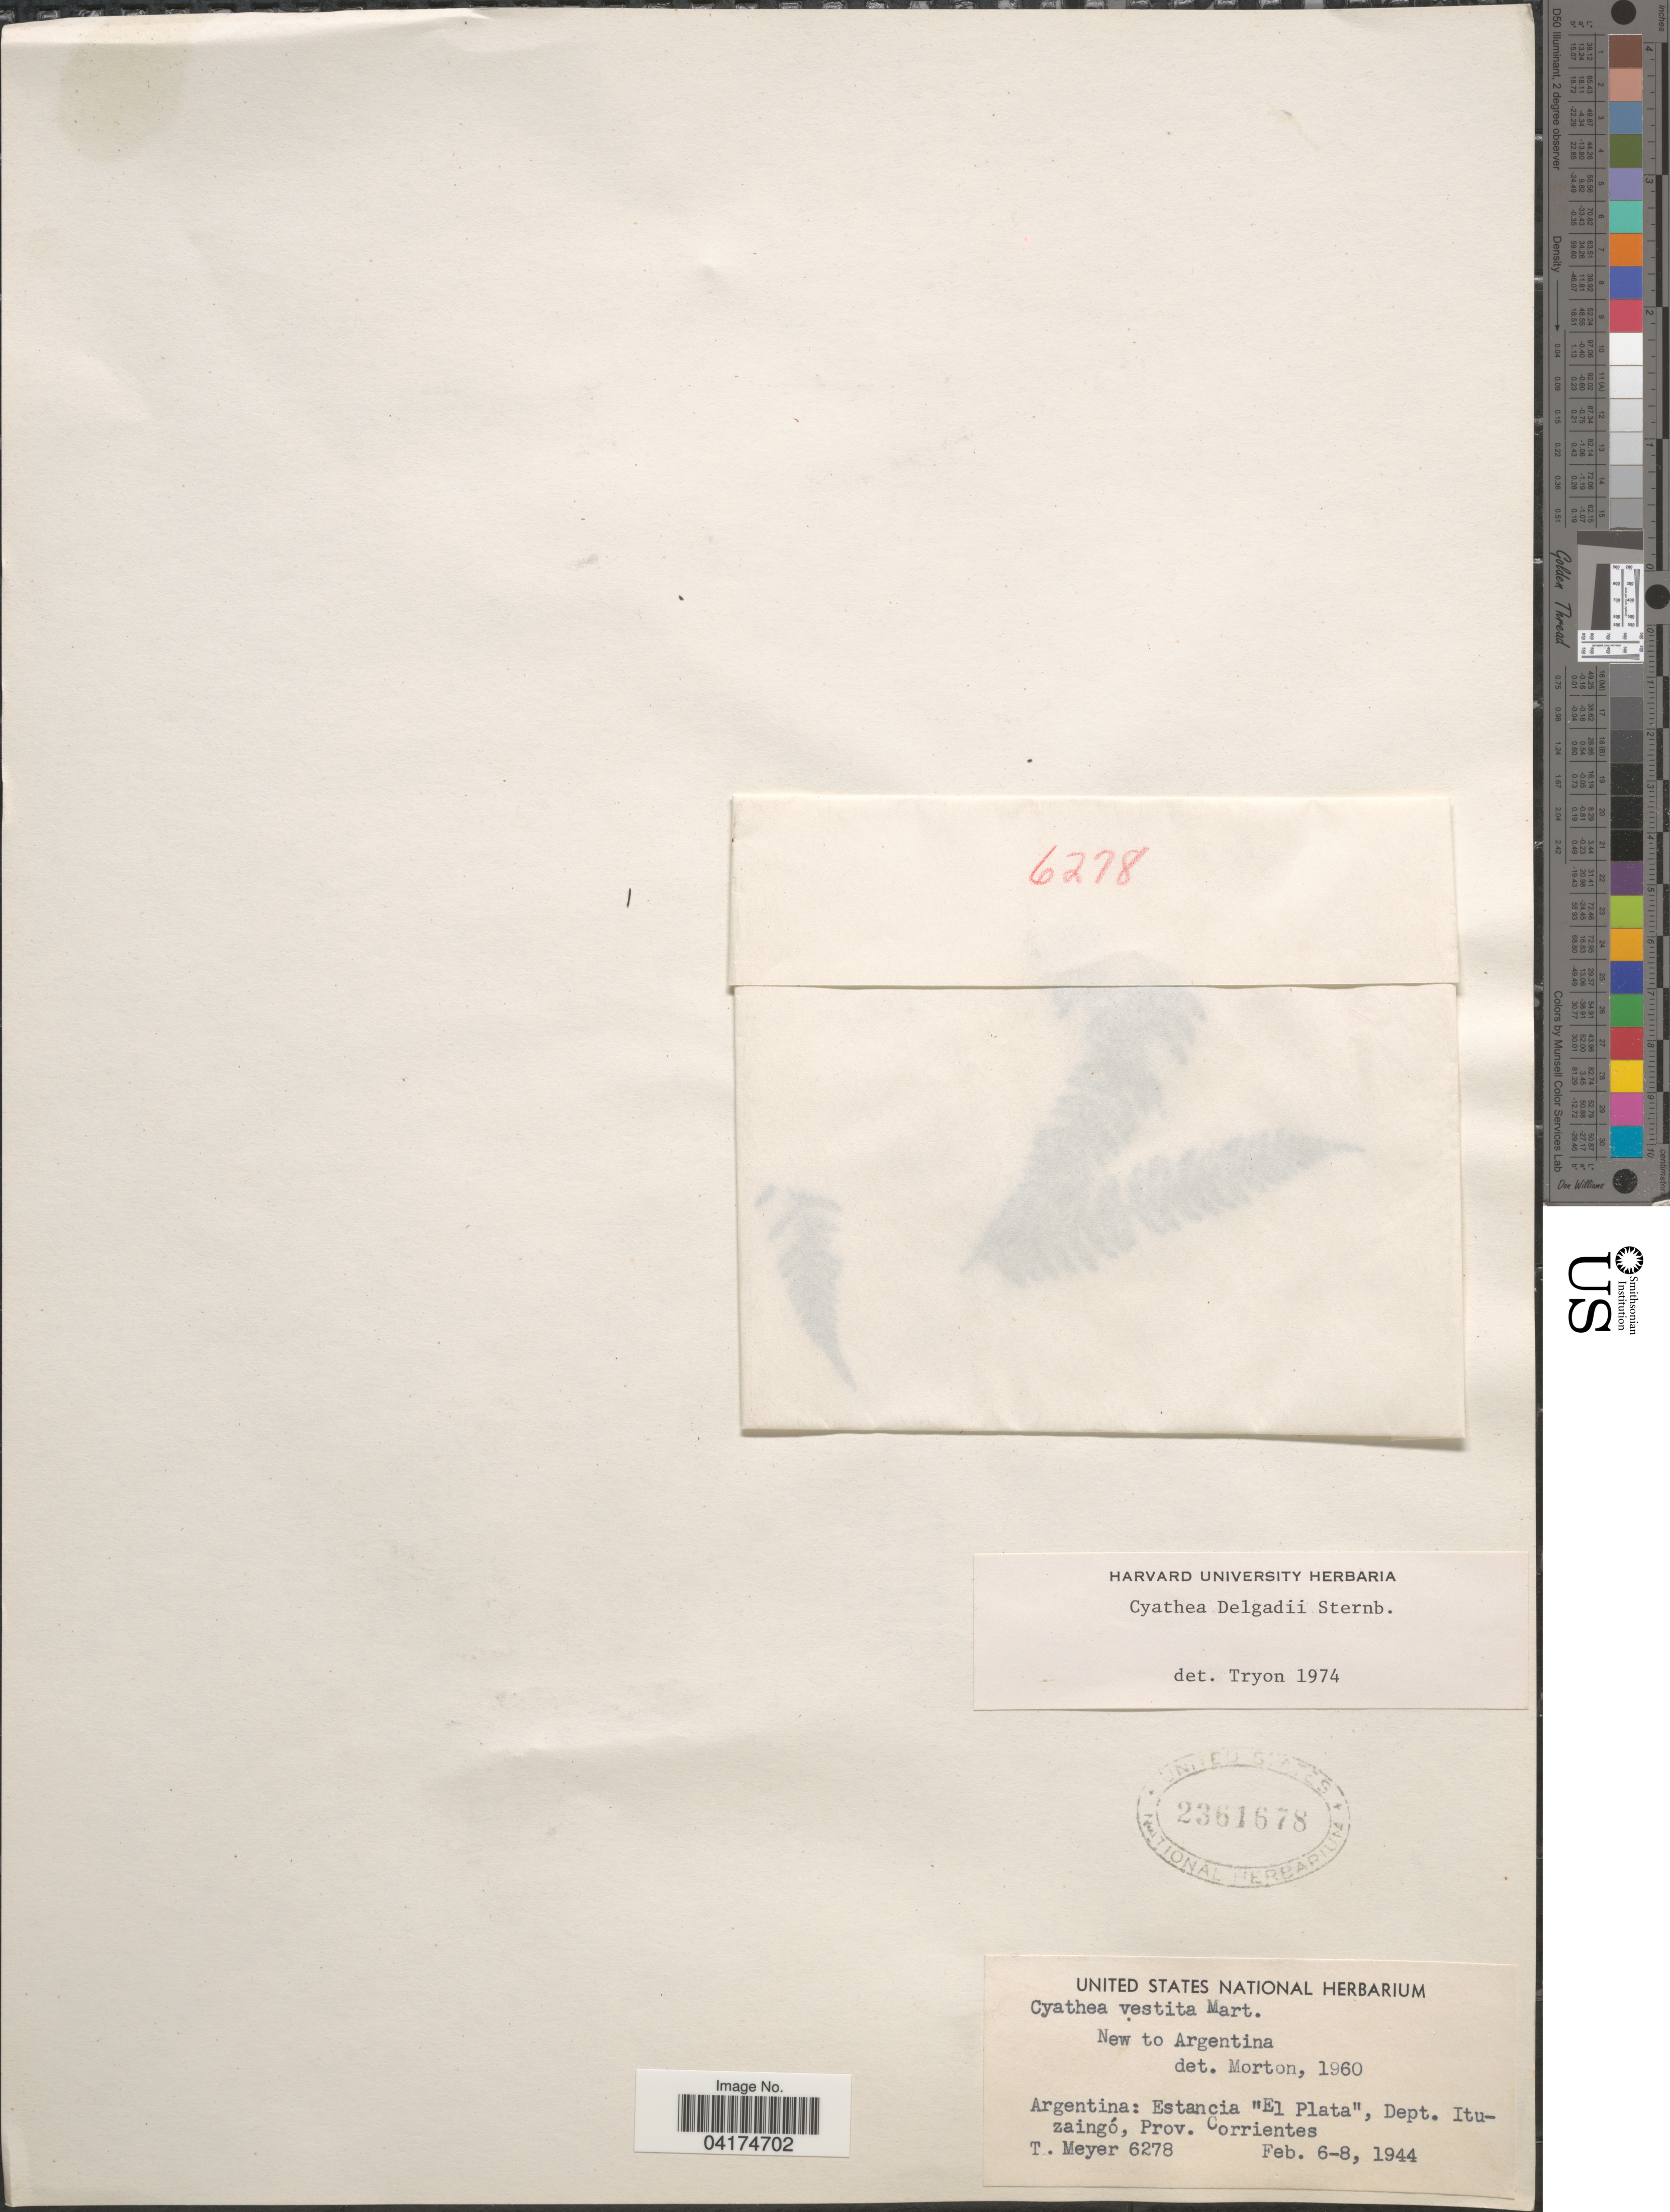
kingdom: Plantae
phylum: Tracheophyta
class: Polypodiopsida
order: Cyatheales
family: Cyatheaceae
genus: Cyathea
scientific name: Cyathea delgadii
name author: Pohl ex Sternb.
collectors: T. Meyer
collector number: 6278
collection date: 1944-02-06/1944-02-08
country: Argentina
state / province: Corrientes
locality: Estancia "El Plata", Dept. Ituzaingó.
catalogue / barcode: US 2361678